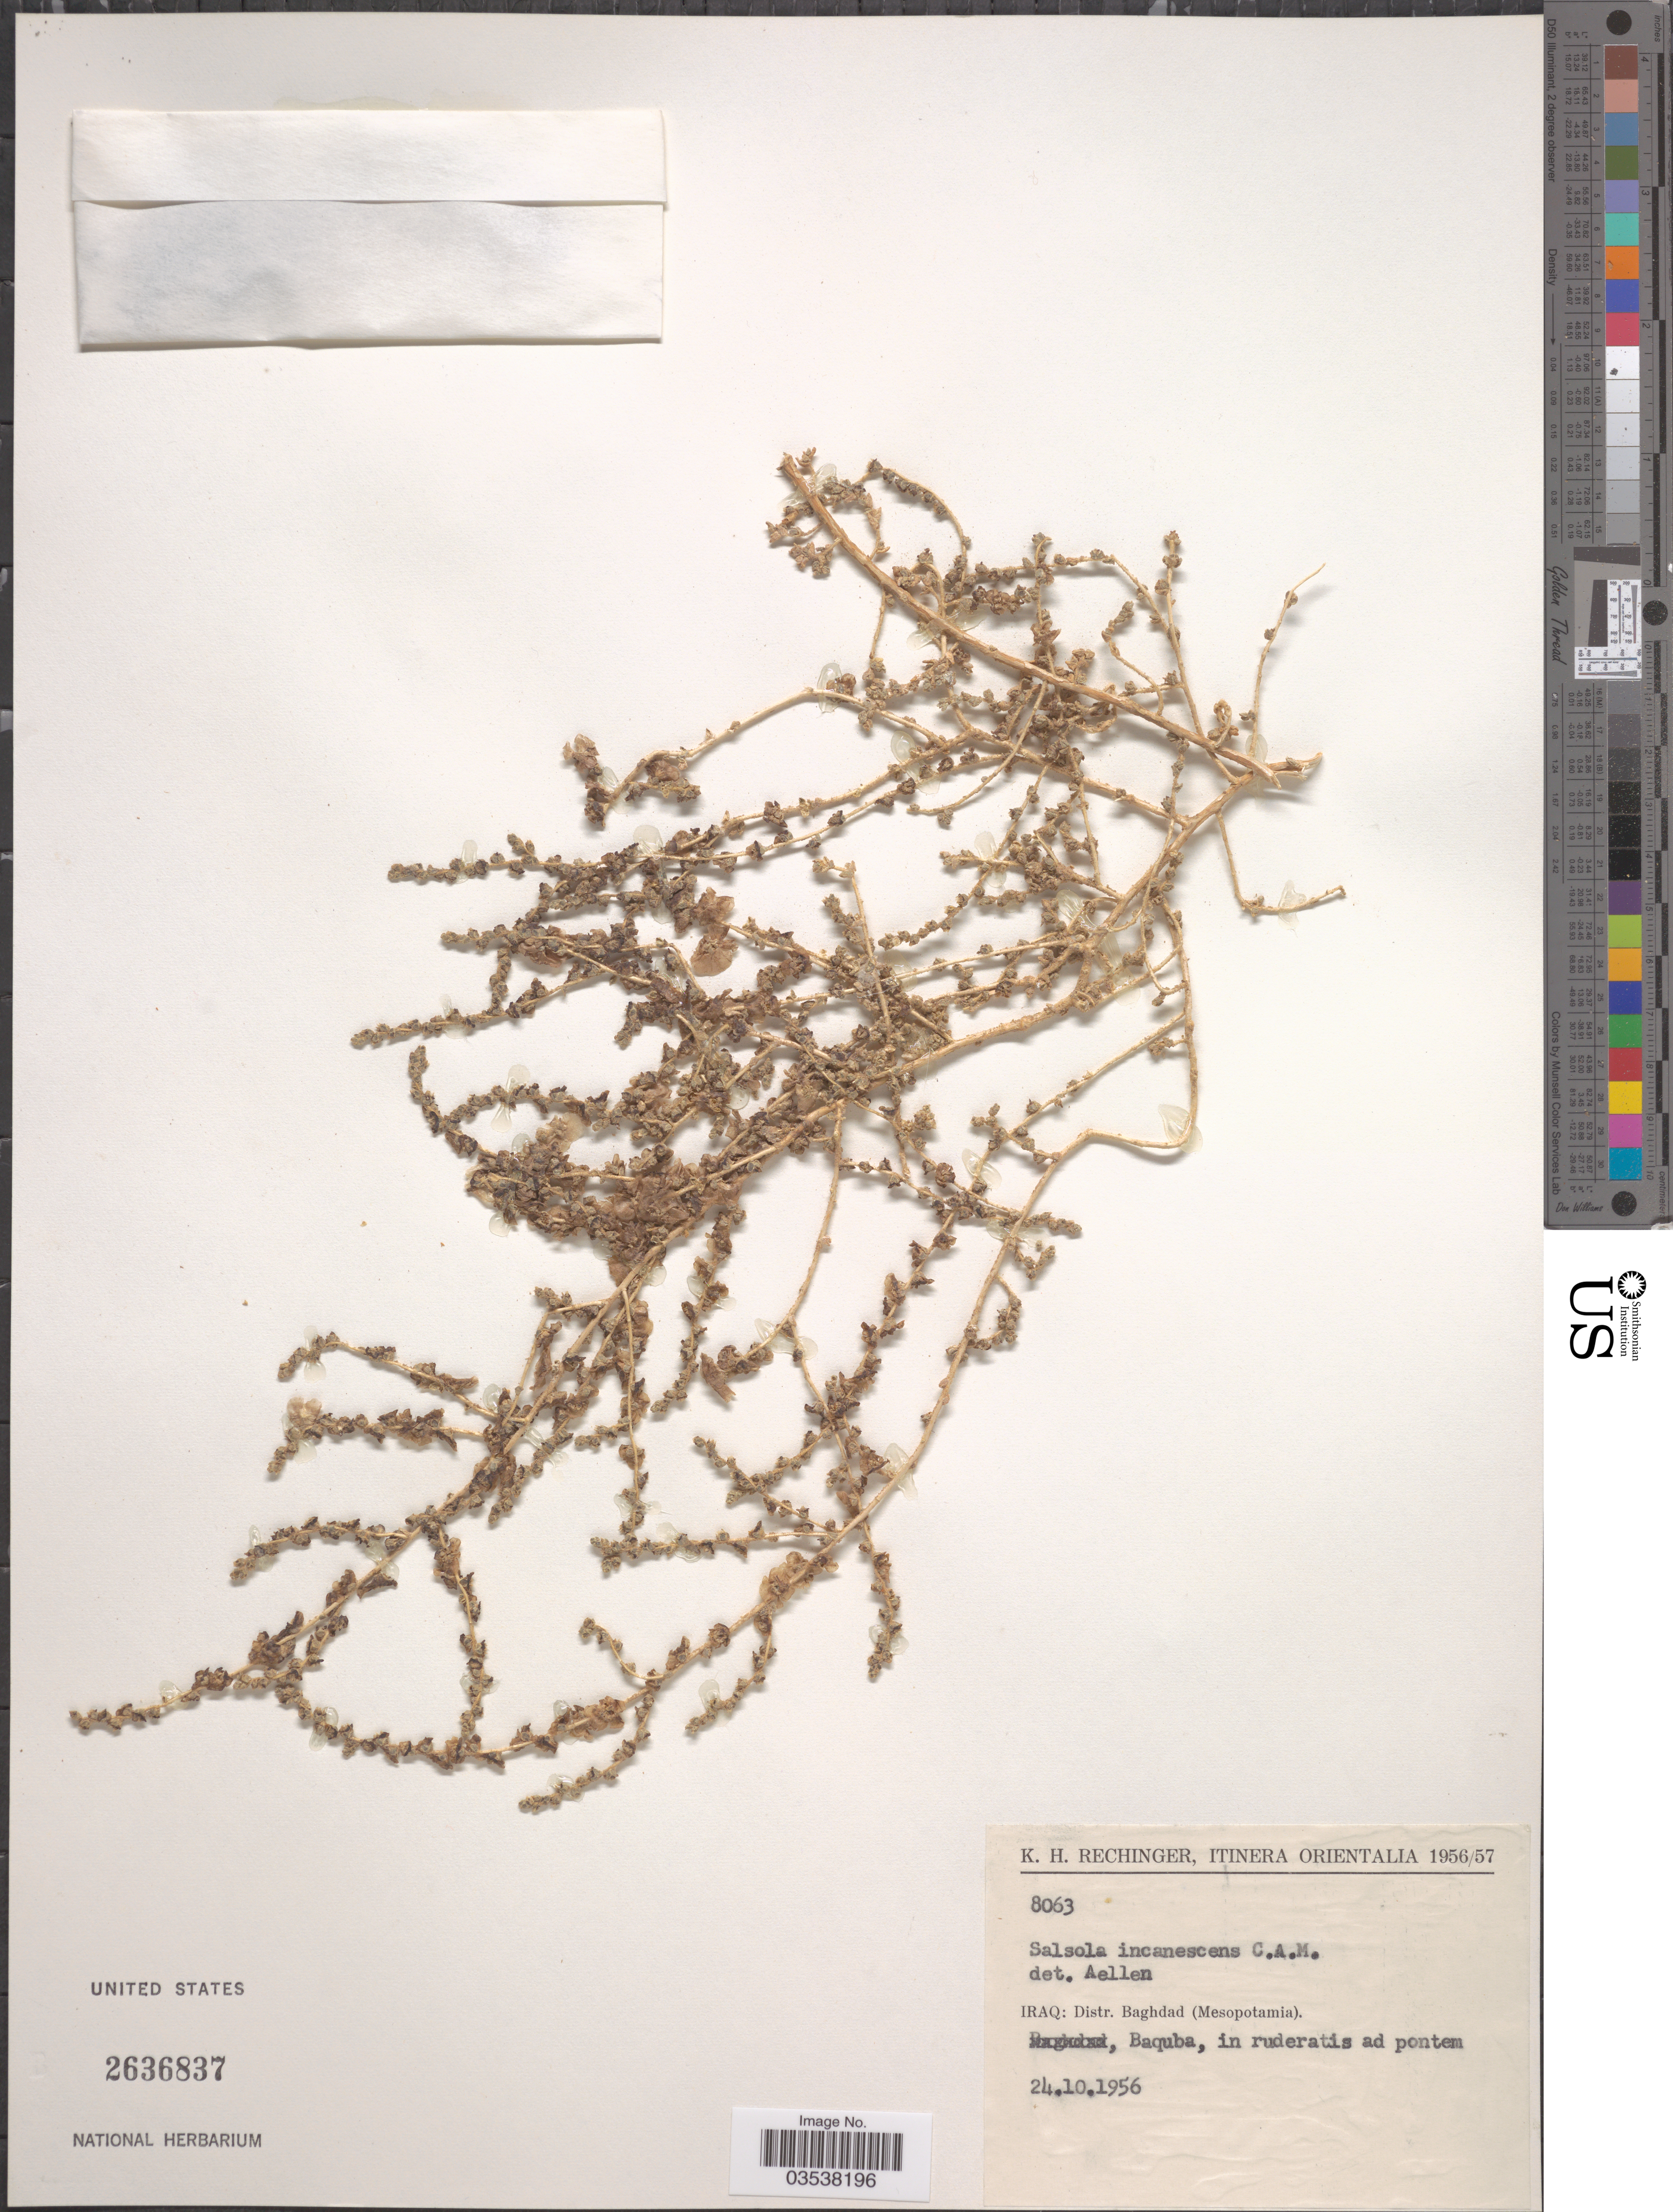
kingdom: Plantae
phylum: Tracheophyta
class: Magnoliopsida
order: Caryophyllales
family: Amaranthaceae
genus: Caroxylon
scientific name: Caroxylon incanescens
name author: (C.A. Mey.) Akhani & Roalson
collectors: K. H. Rechinger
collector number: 8063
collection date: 1956-10-24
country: Iraq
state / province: Baghdad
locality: Itinera Orientalia. Distr. Baghdad (Mesopotamia). Baquba.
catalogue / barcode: US 2636837